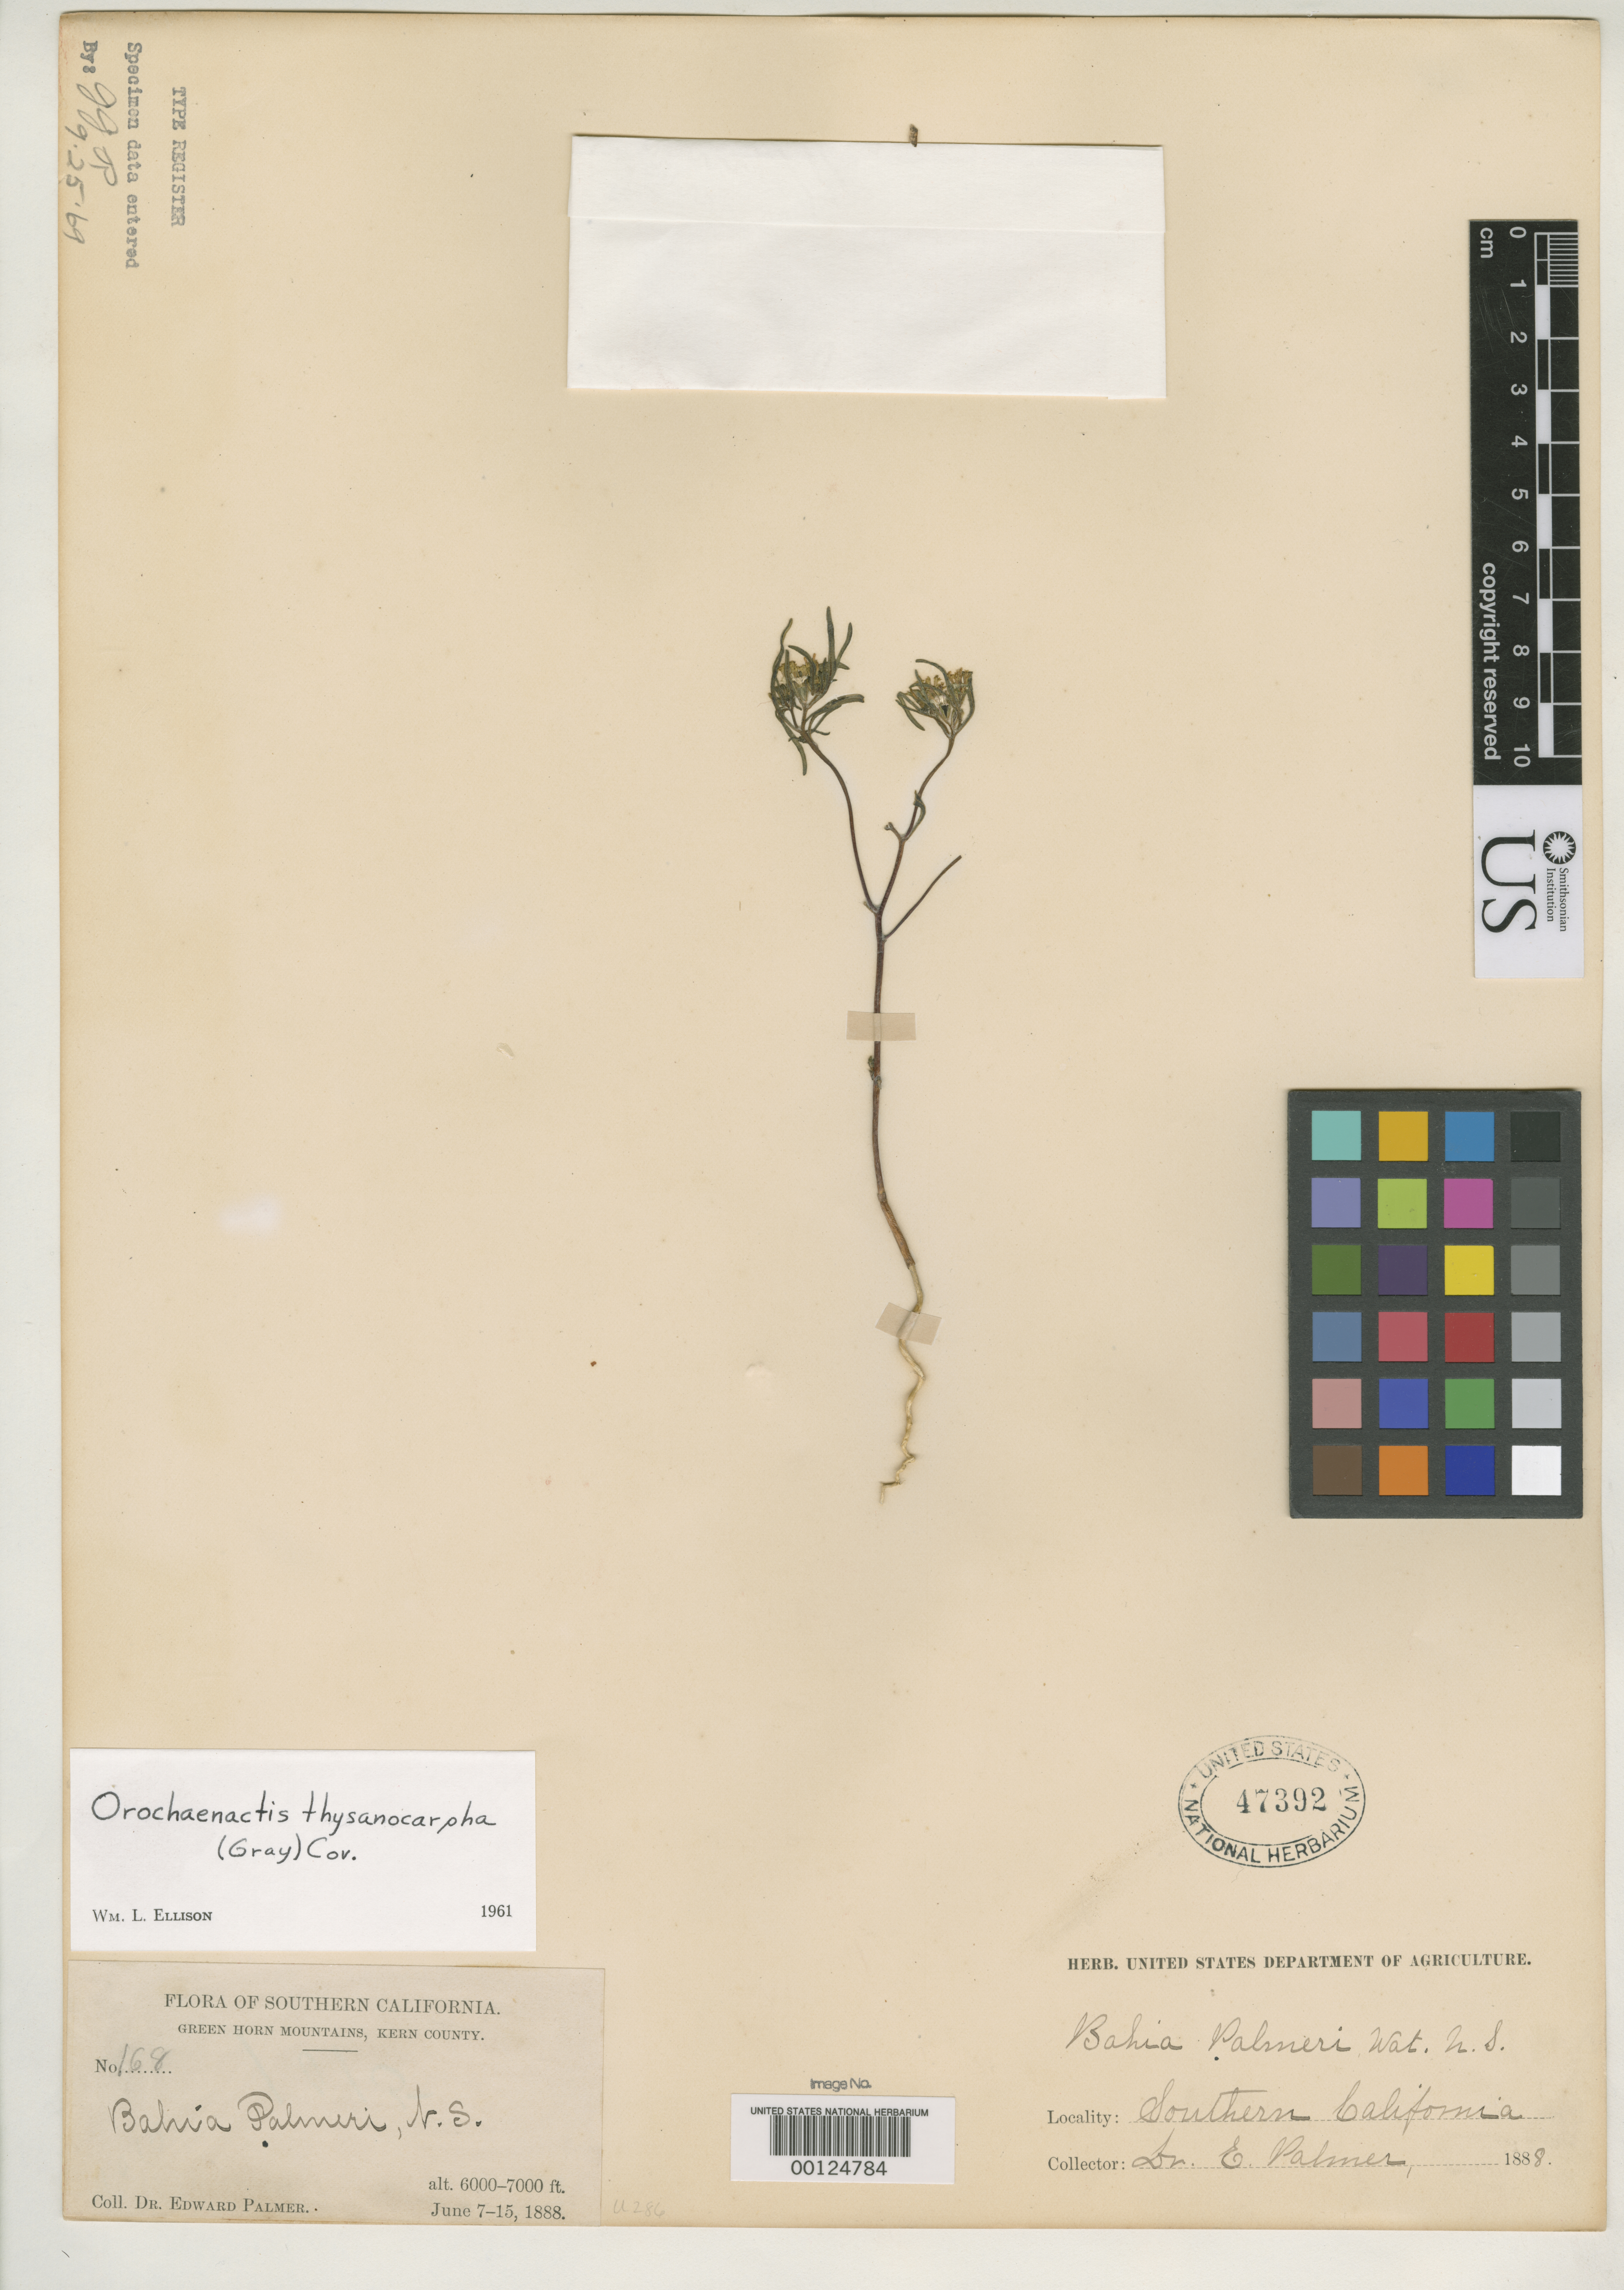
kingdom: Plantae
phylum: Tracheophyta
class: Magnoliopsida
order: Asterales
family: Asteraceae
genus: Bahia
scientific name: Bahia palmeri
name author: S. Watson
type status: Type Collection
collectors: E. Palmer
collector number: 168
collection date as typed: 15 Jun 1888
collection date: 1888-06-15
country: United States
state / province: California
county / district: Kern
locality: Green Horn Mts.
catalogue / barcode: US 47392